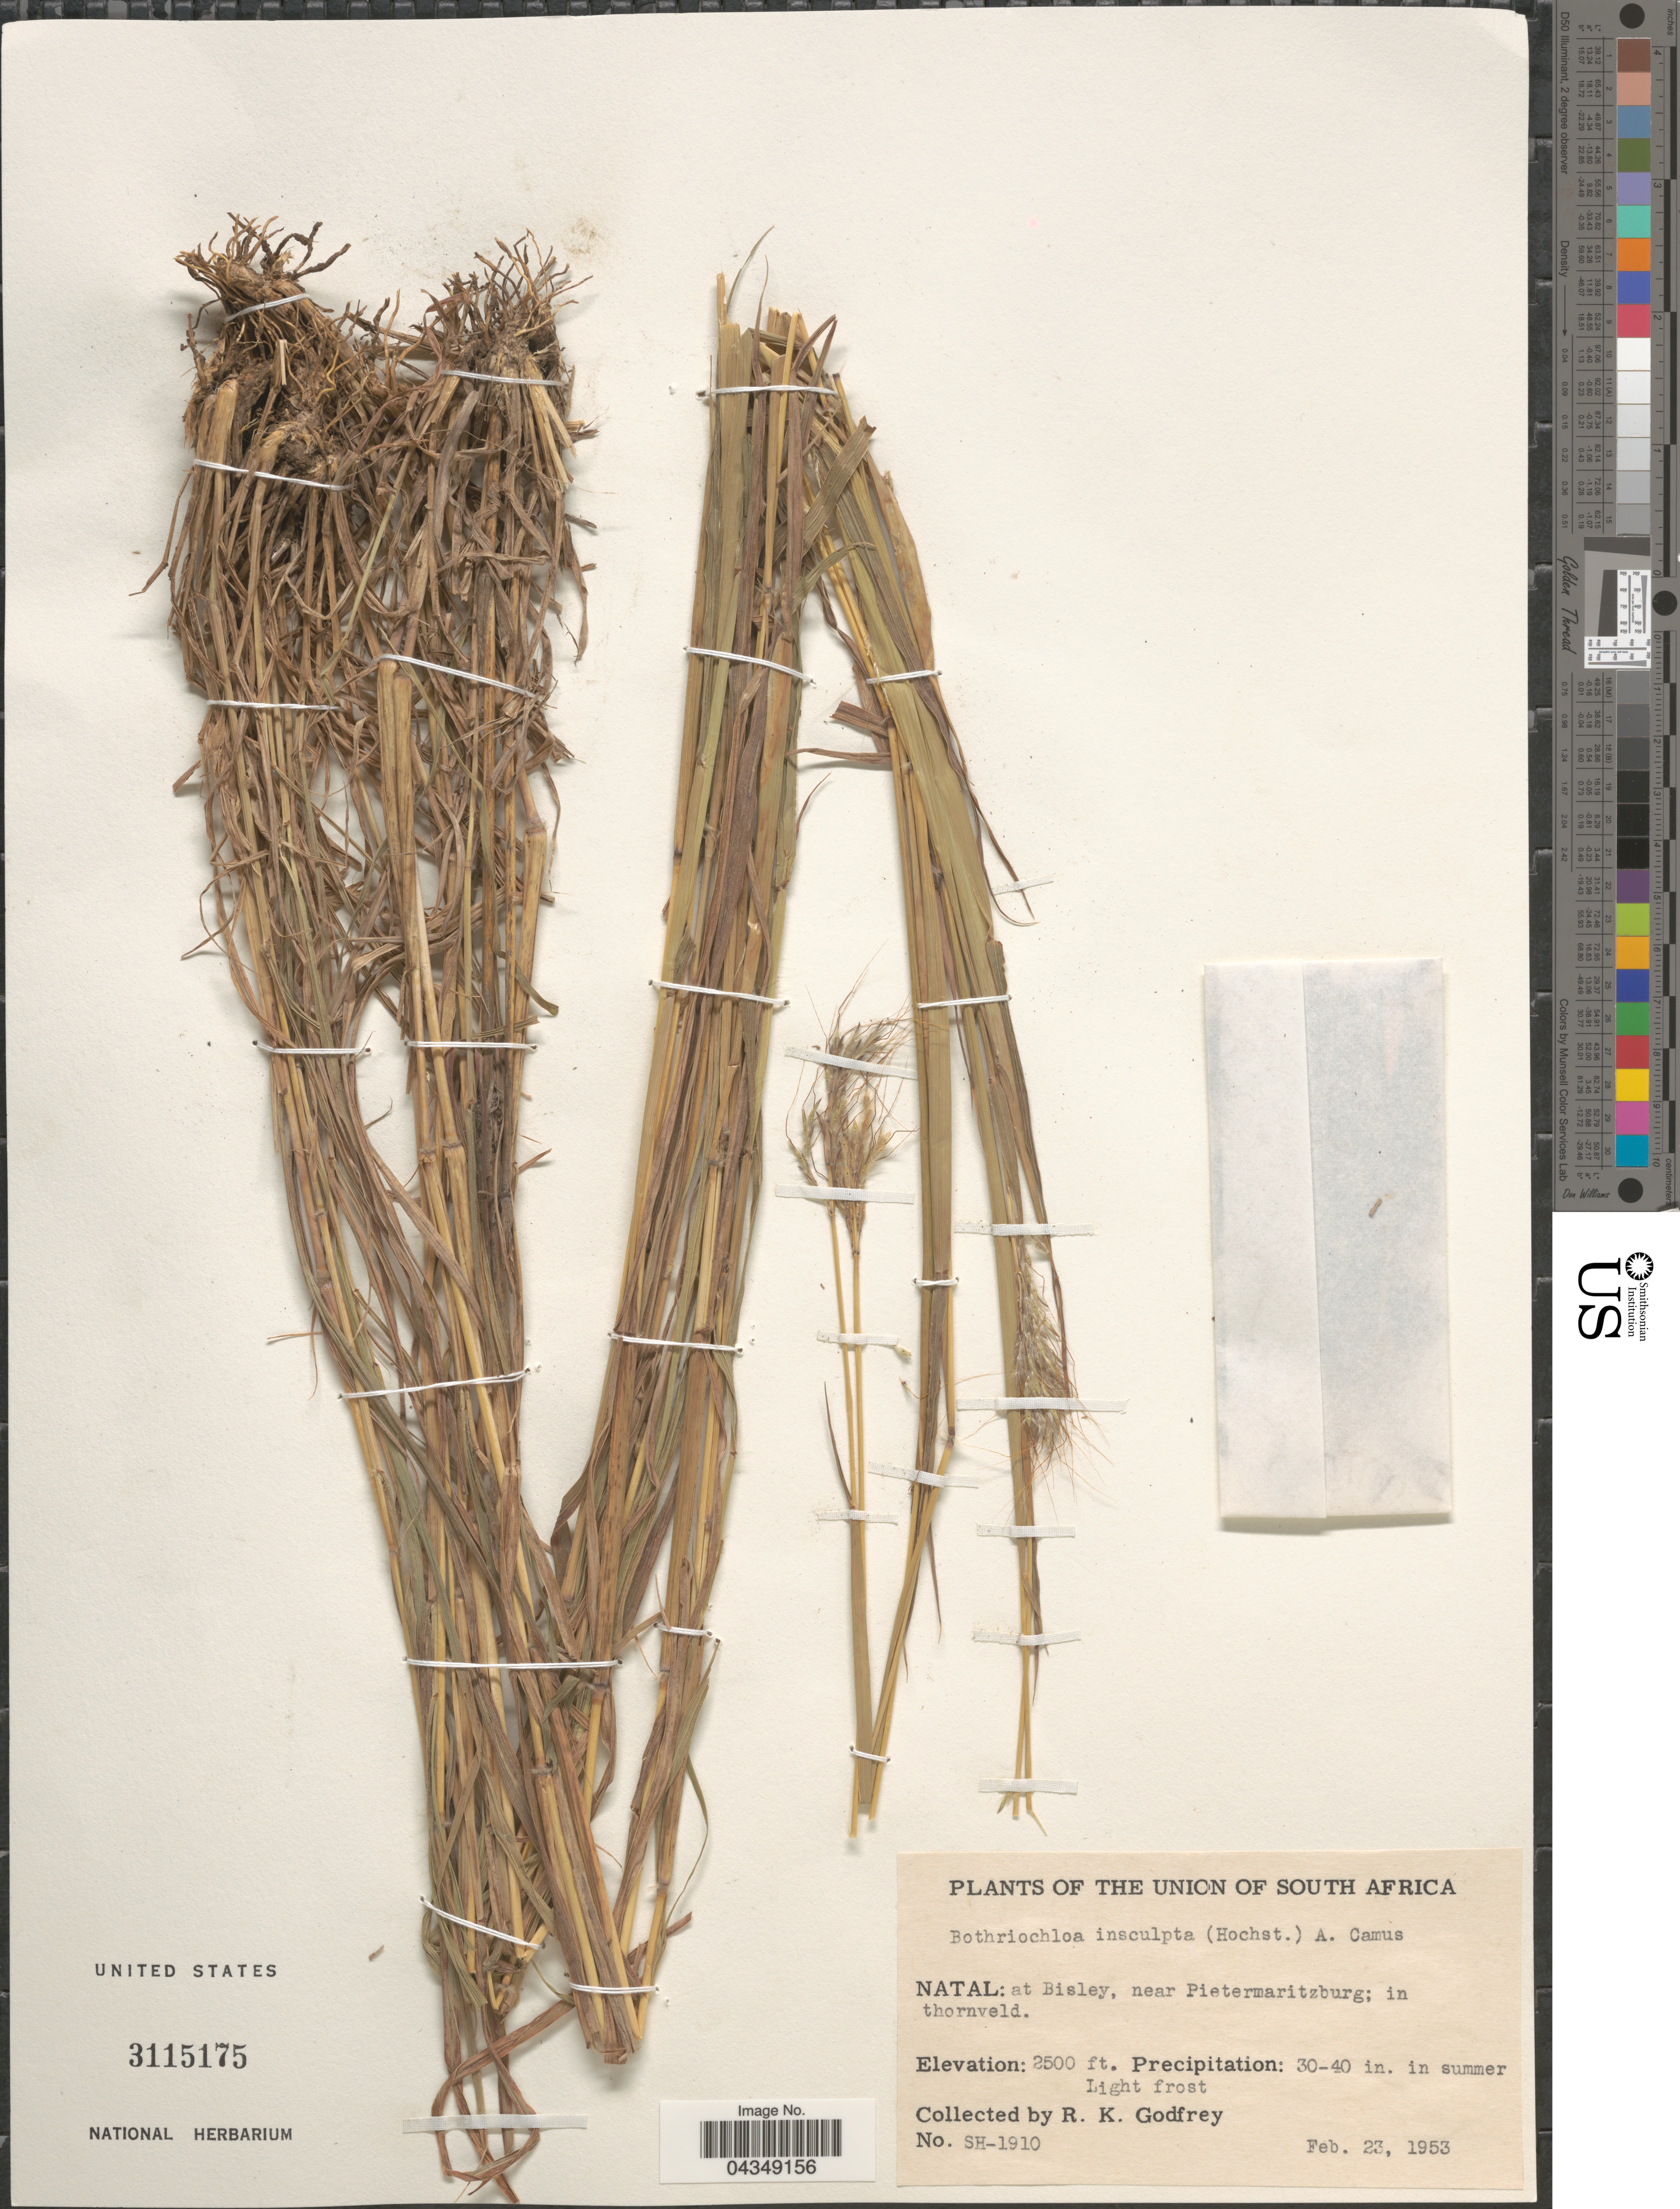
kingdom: Plantae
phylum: Tracheophyta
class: Liliopsida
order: Poales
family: Poaceae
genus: Bothriochloa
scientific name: Bothriochloa insculpta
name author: (Hochst. ex A. Rich.) A. Camus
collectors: R. K. Godfrey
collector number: SH-1910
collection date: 1953-02-23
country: South Africa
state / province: KwaZulu-Natal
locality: The Union of South Africa. Natal: at Bisley, near Pietermaritzburg; in thornveld.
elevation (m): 762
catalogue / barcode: US 3115175